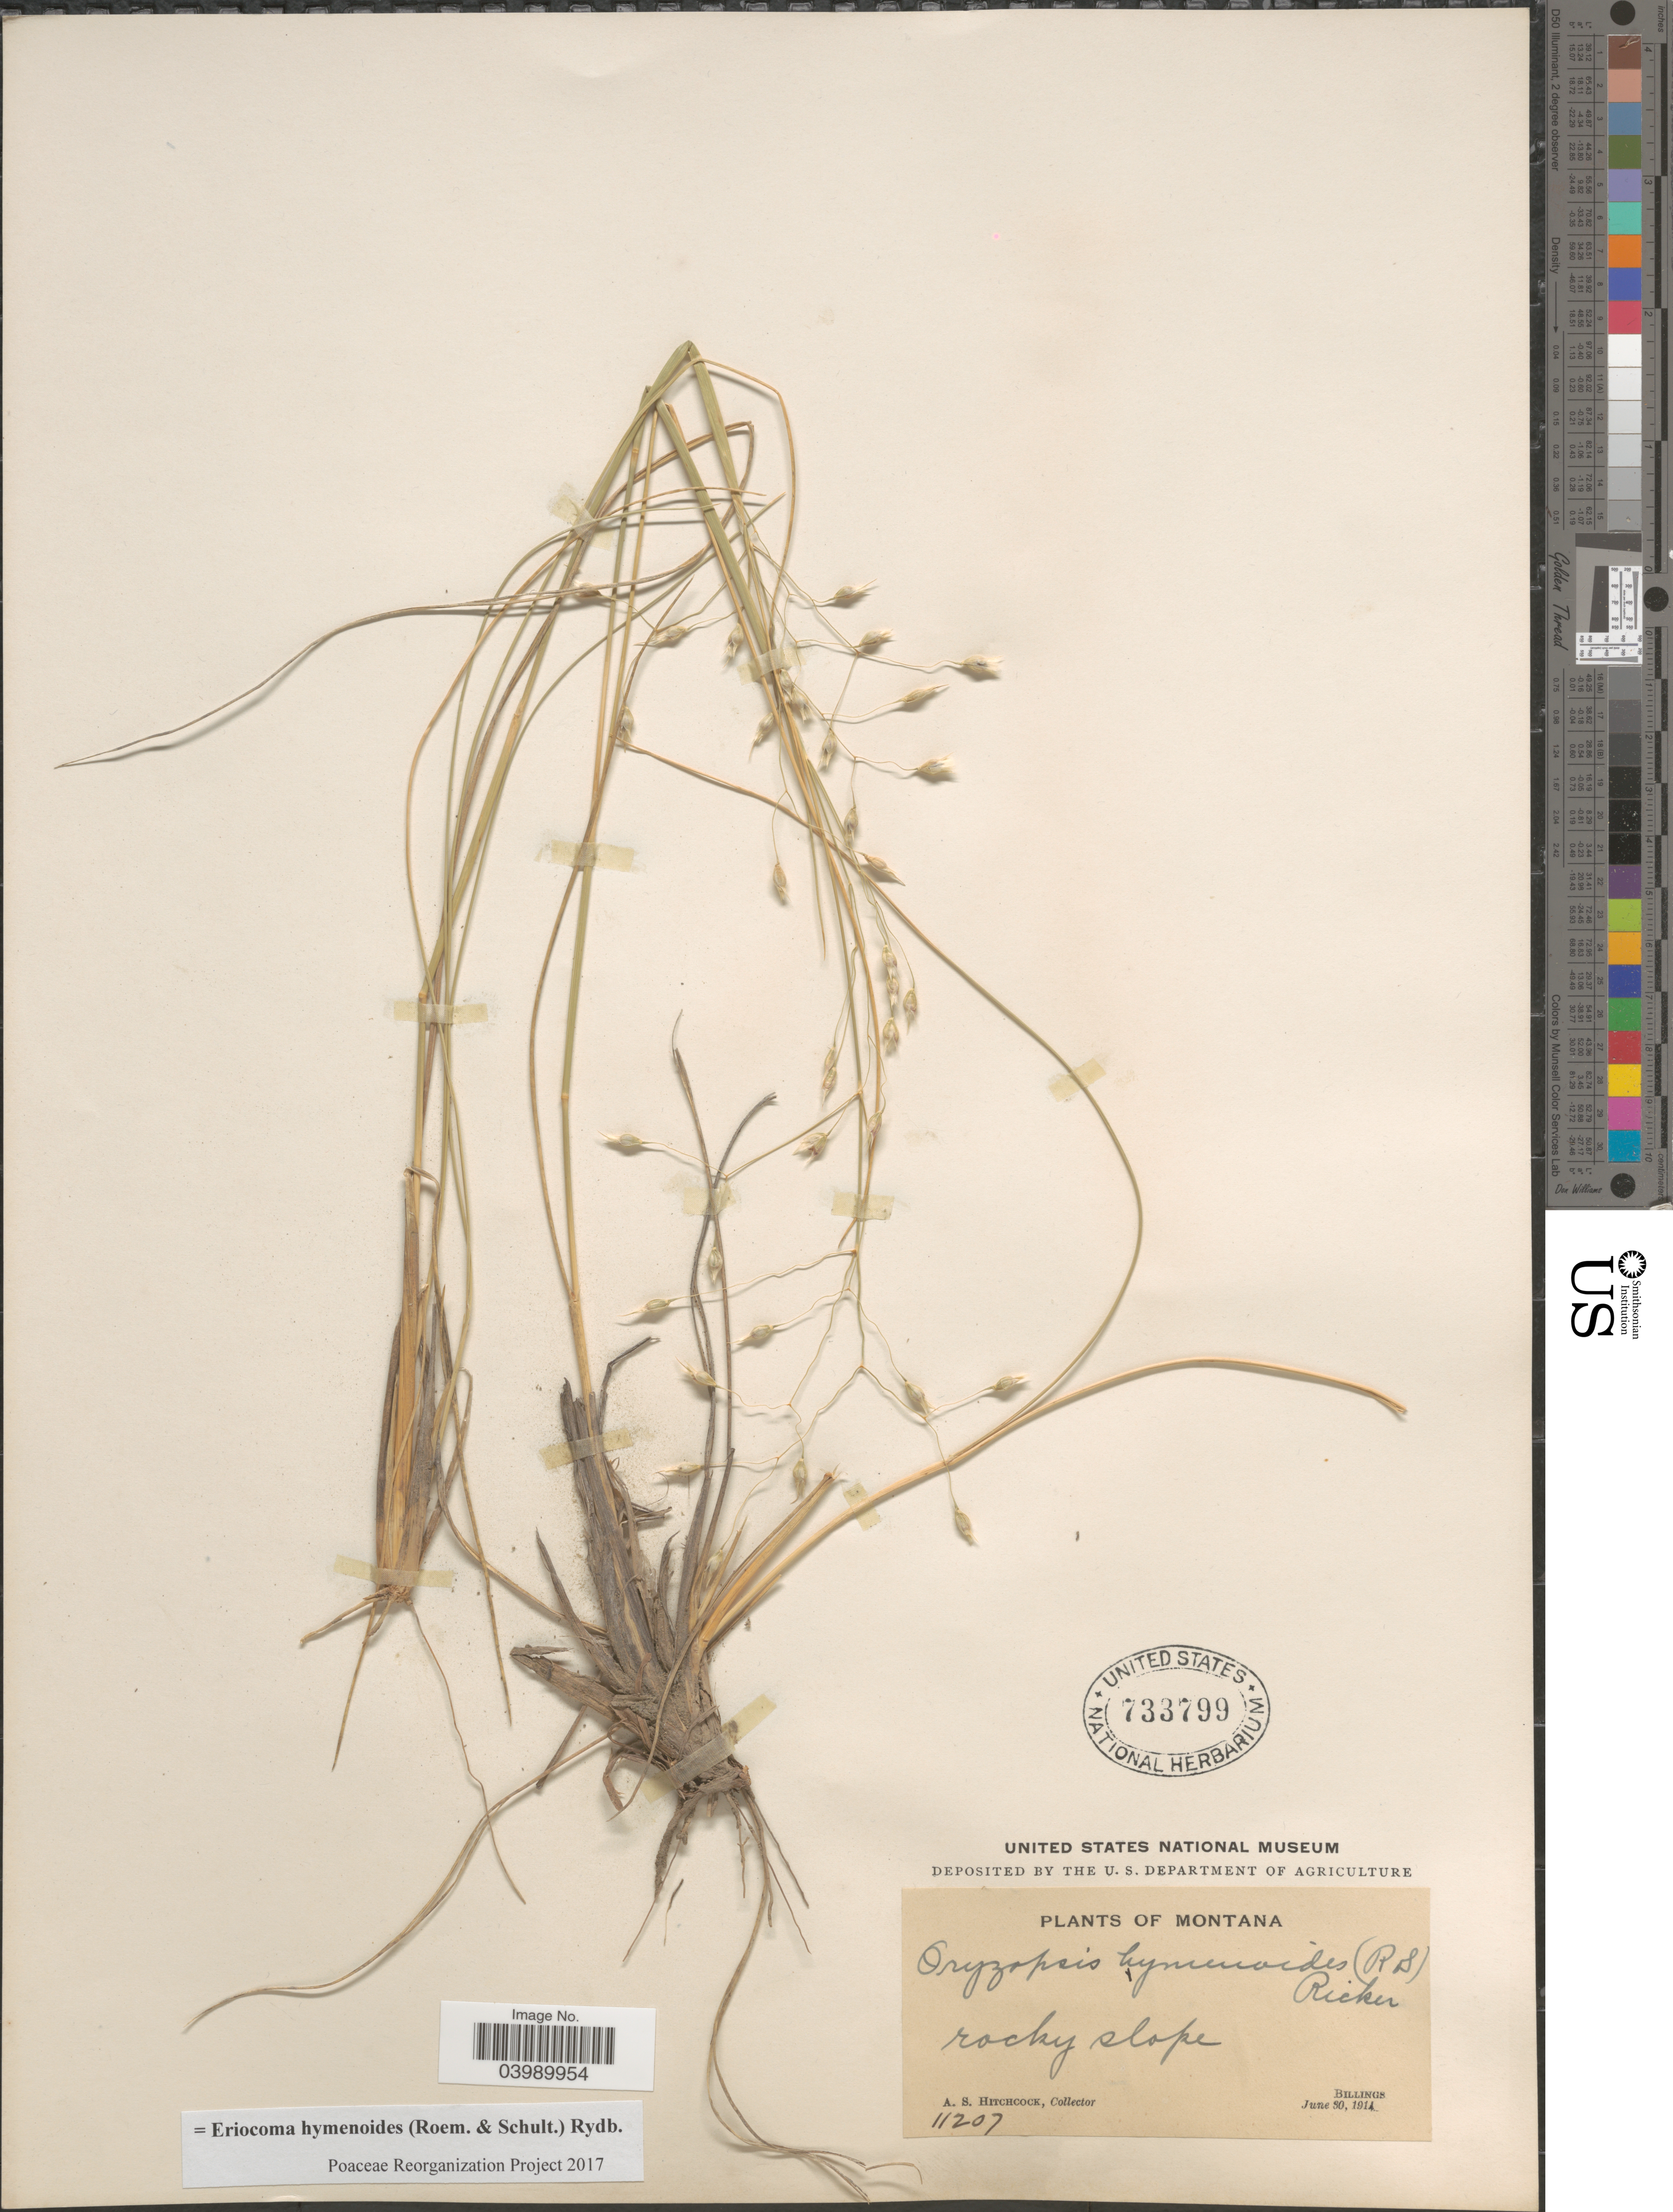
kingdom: Plantae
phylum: Tracheophyta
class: Liliopsida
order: Poales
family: Poaceae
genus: Eriocoma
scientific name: Eriocoma hymenoides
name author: (Roem. & Schult.) Rydb.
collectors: A. S. Hitchcock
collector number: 11207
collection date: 1911-06-30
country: United States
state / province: Montana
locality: Billings.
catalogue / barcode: US 733799